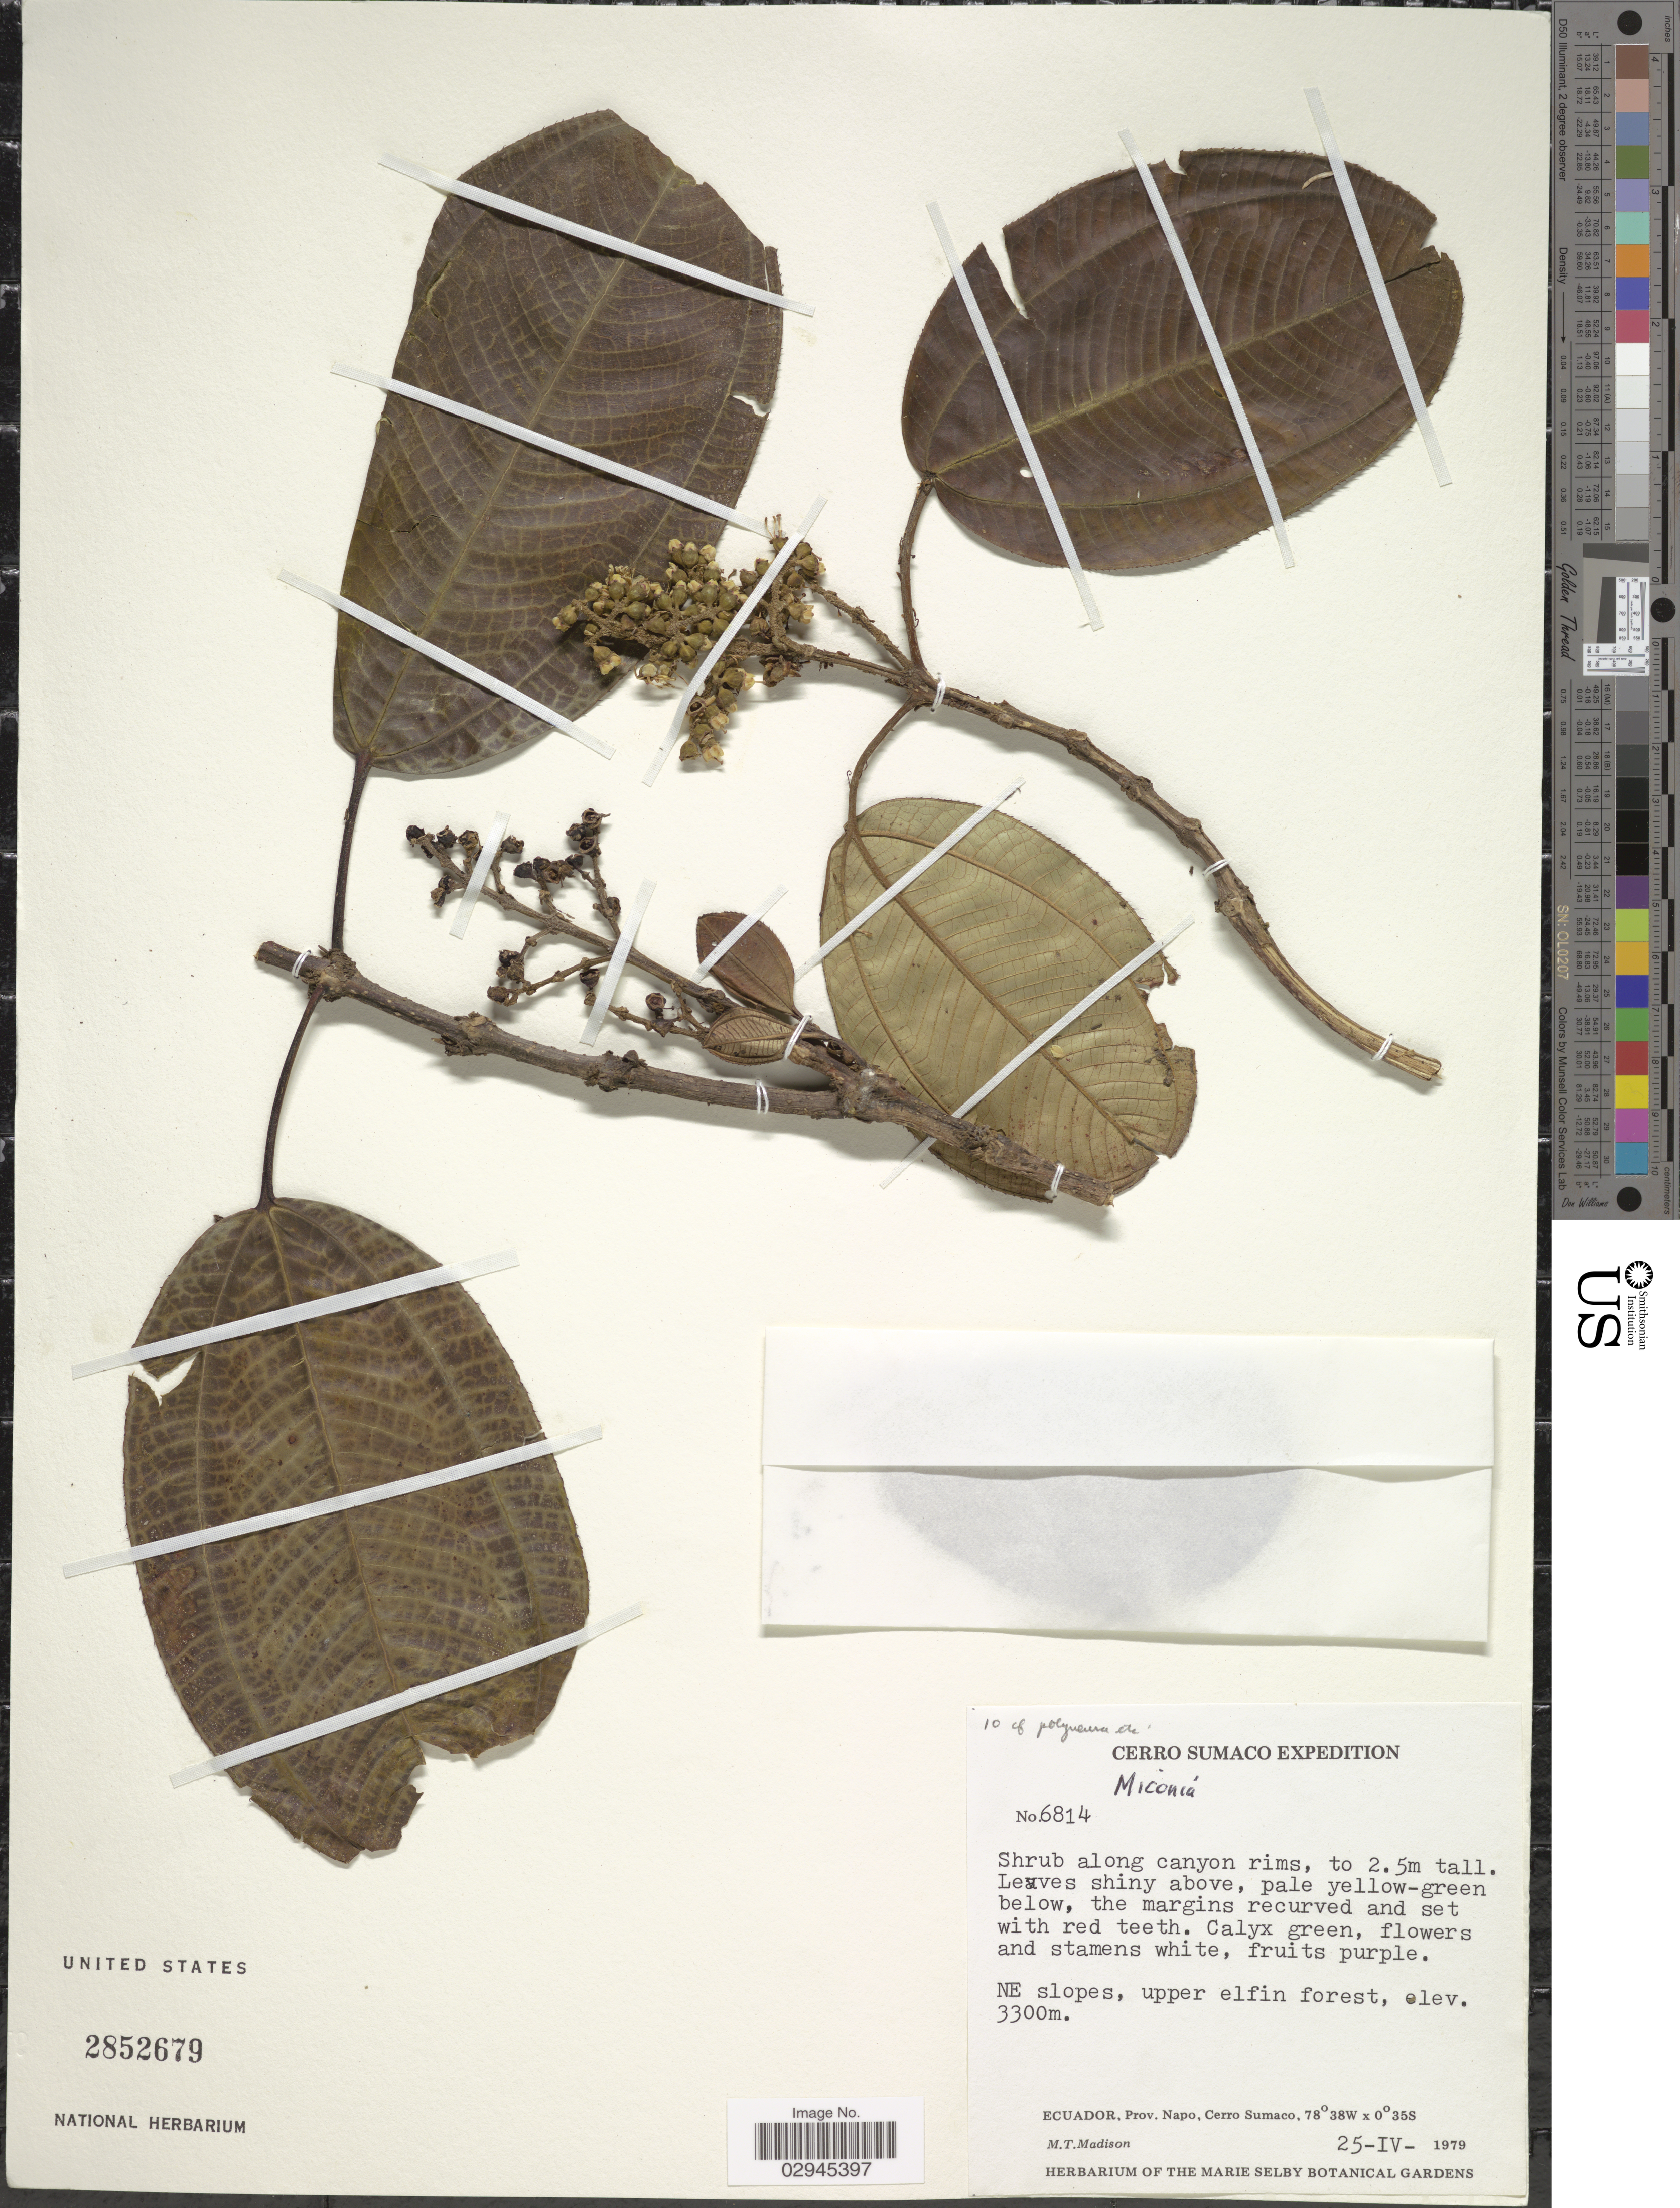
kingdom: Plantae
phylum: Tracheophyta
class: Magnoliopsida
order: Myrtales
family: Melastomataceae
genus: Miconia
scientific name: Miconia sp.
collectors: M. T. Madison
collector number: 6814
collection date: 1979-04-25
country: Ecuador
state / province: Napo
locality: NE slopes, upper elfin forest. Cerro Sumaco.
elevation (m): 3300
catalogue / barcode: US 2852679